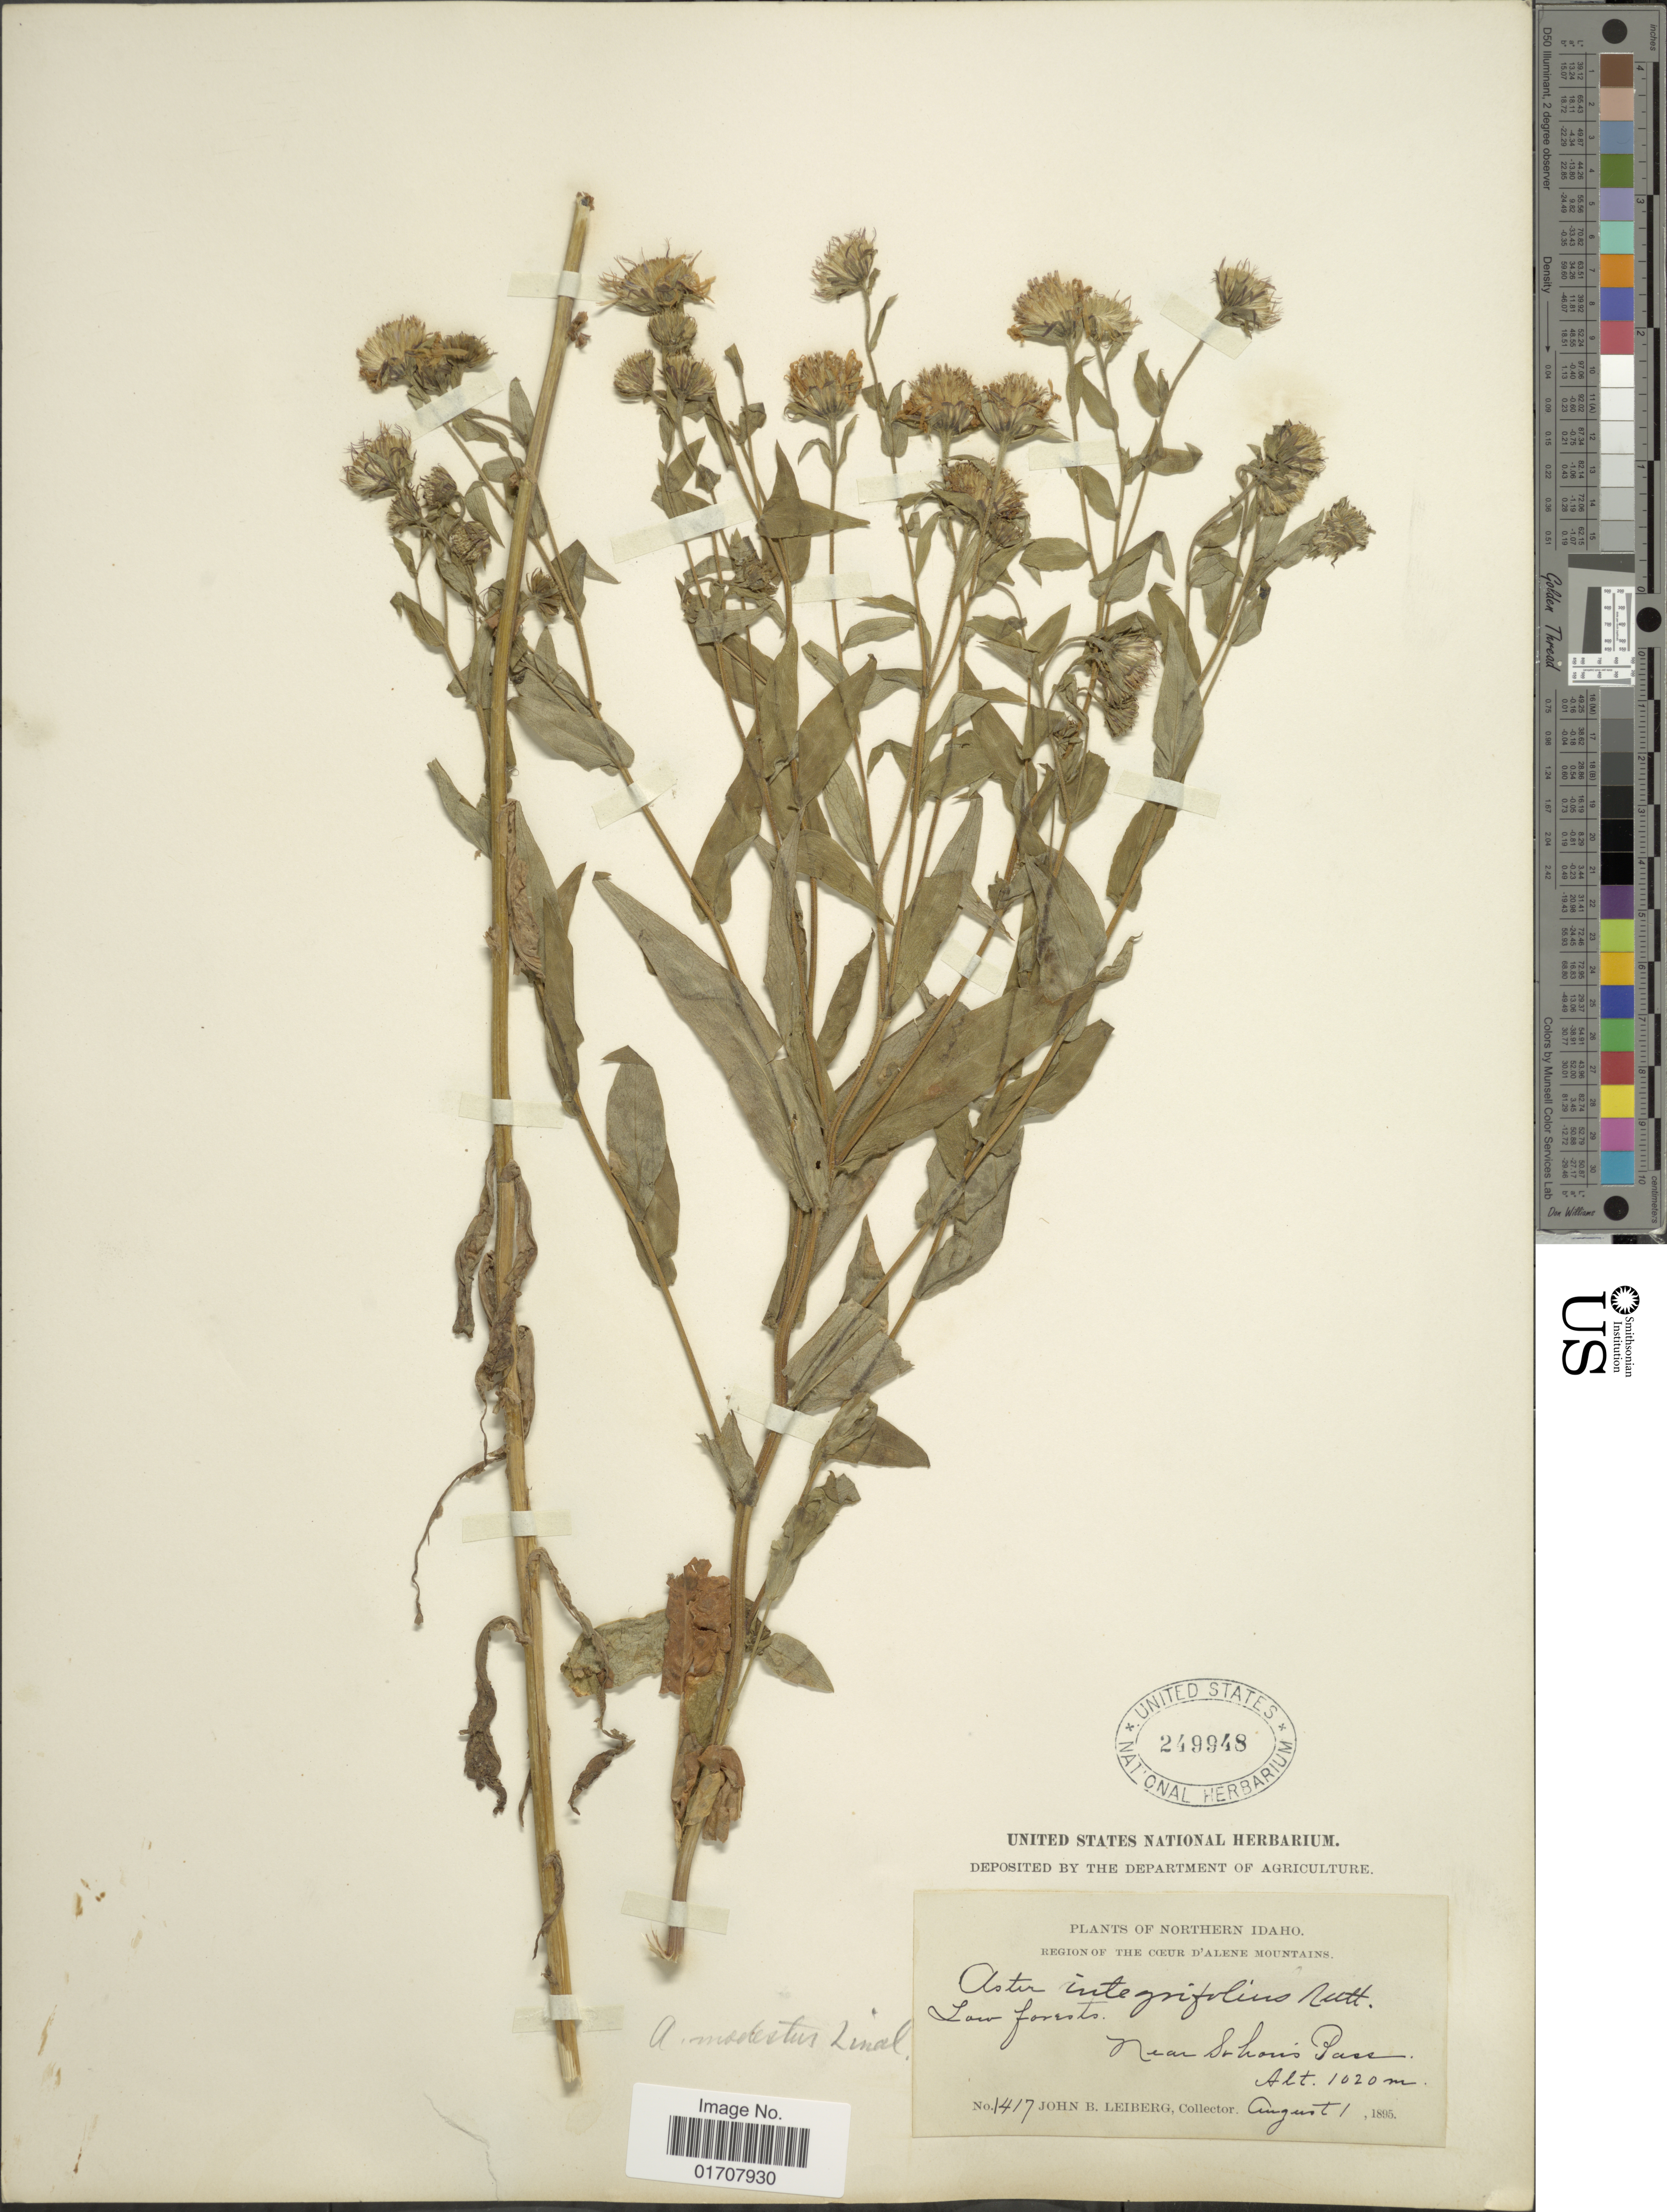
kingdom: Plantae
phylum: Tracheophyta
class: Magnoliopsida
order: Asterales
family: Asteraceae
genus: Canadanthus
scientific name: Canadanthus modestus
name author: (Lindl.) G.L. Nesom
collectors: J. Leiberg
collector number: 1417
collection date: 1895-08-11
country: United States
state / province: Idaho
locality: Northern Idaho. Region of the Couer D'Alene Mountains. Near St Louis Pass.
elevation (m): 1020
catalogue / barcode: US 249948